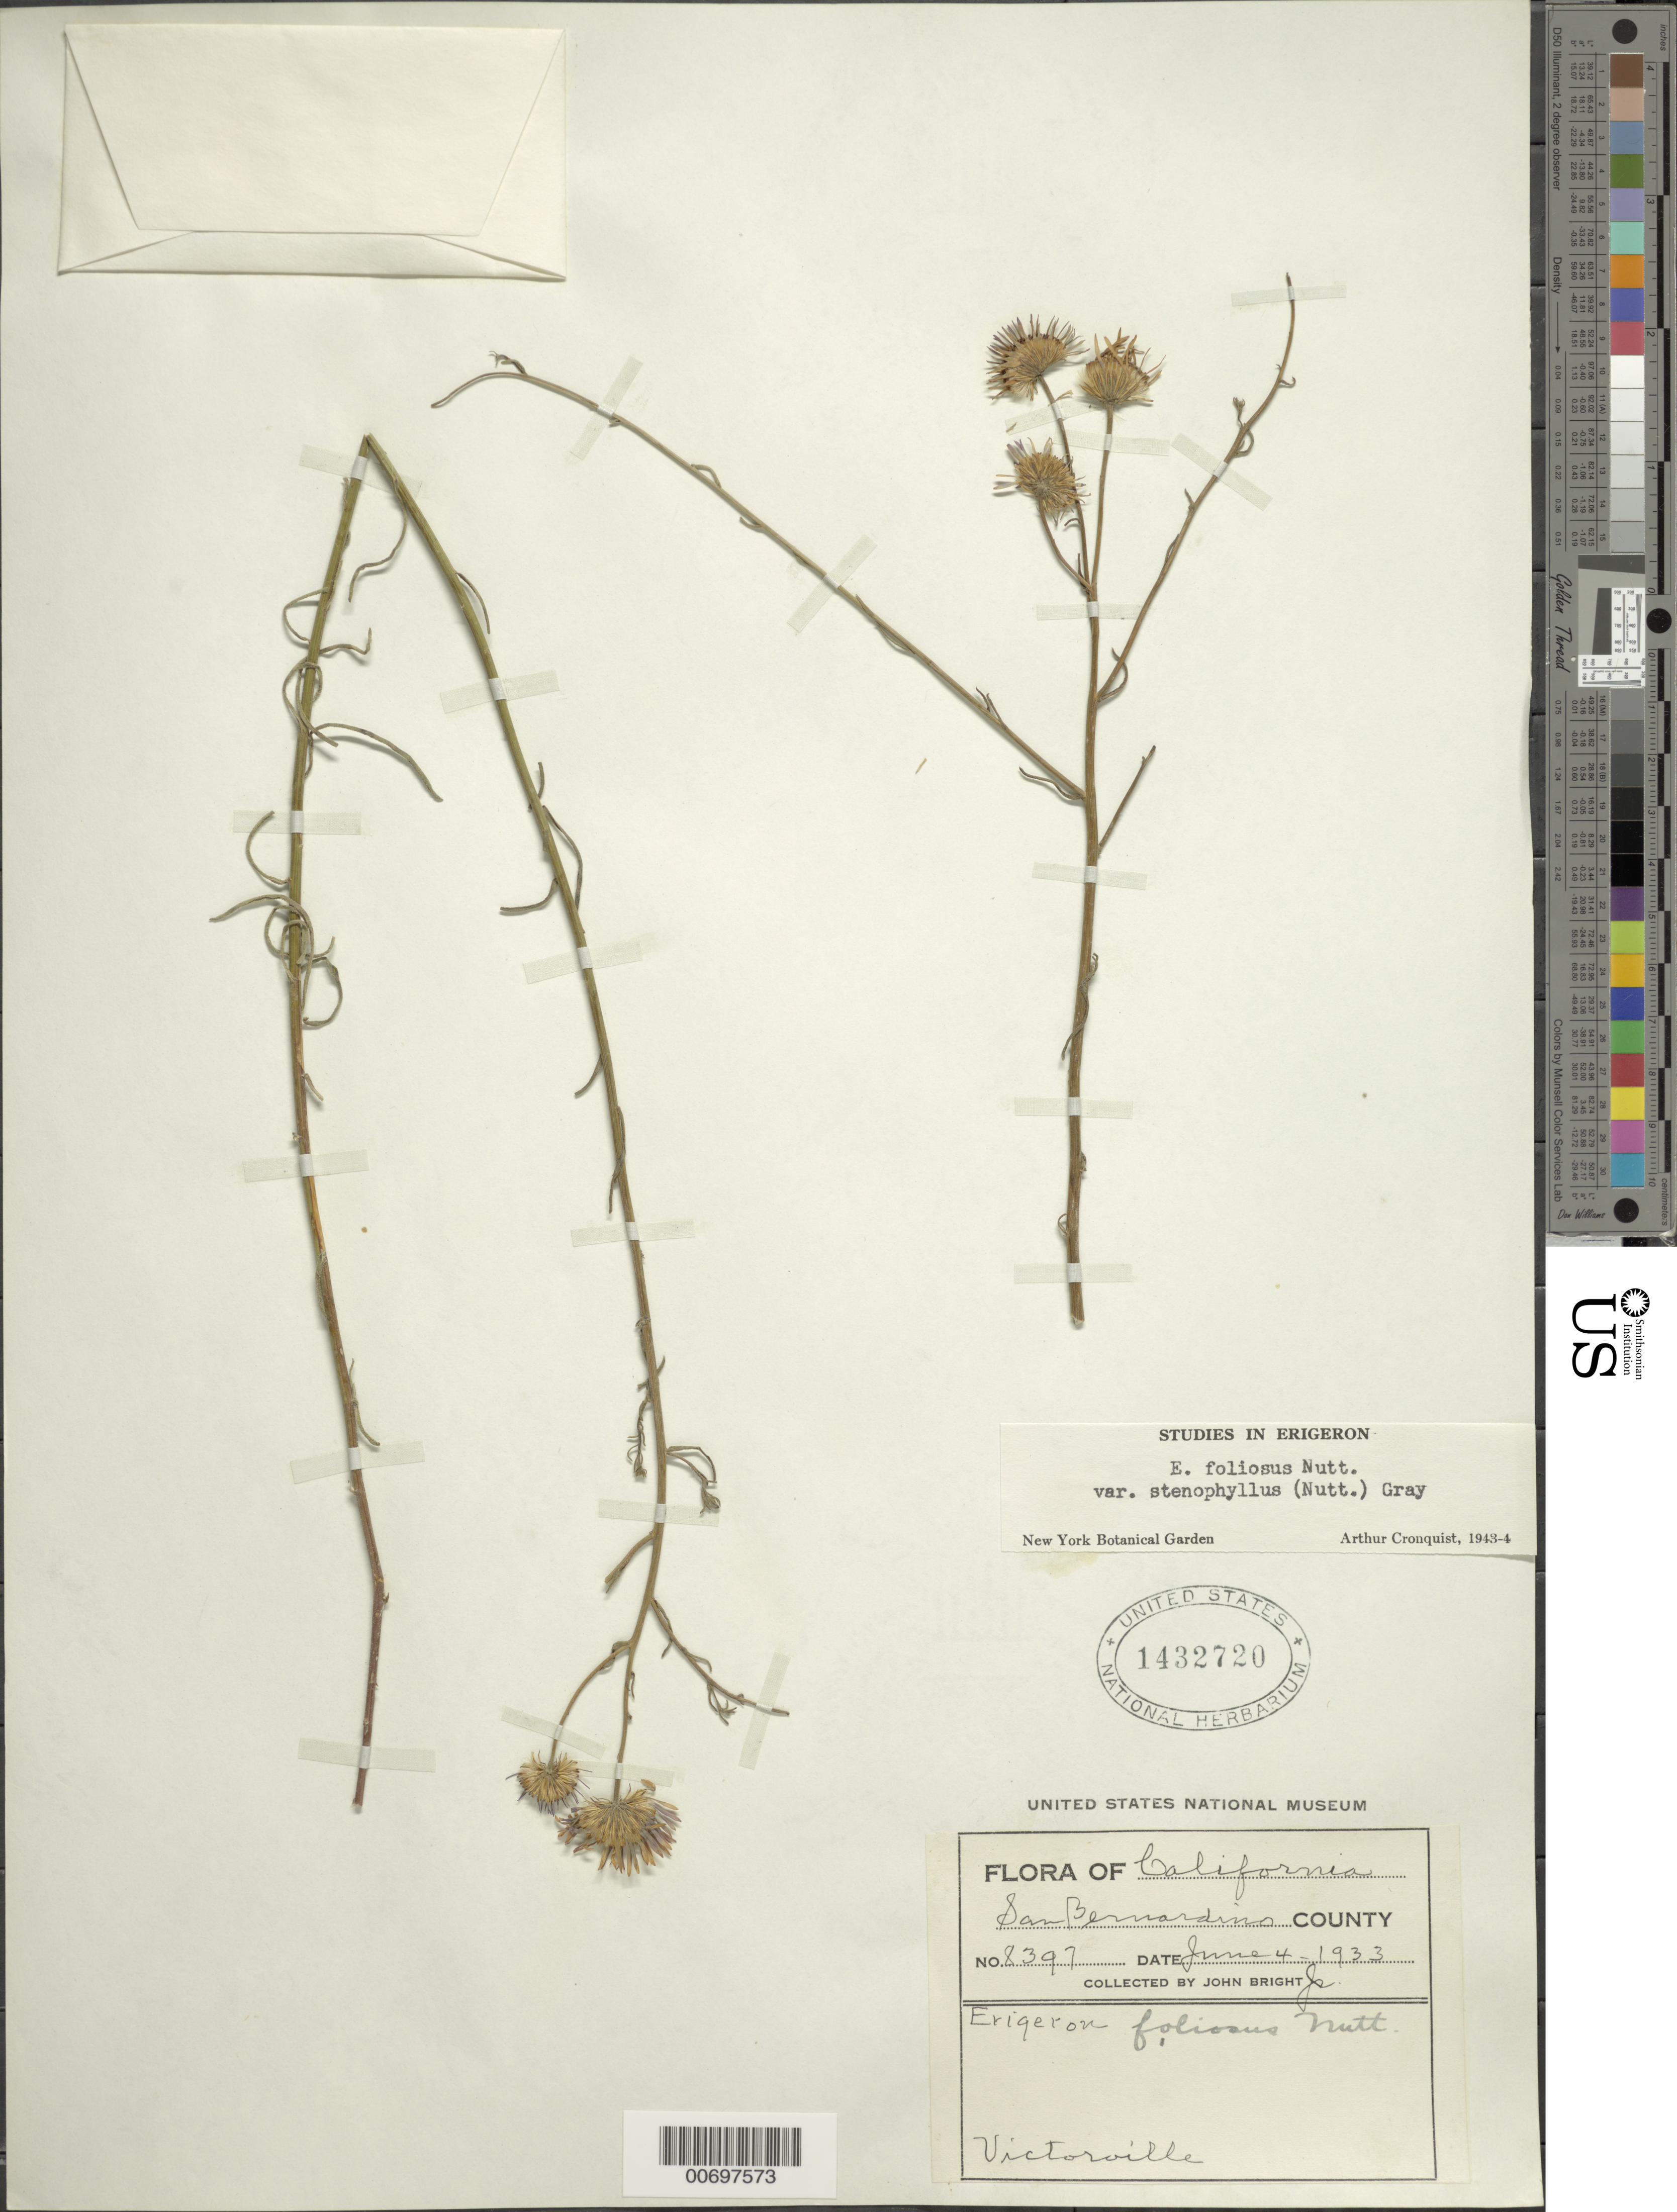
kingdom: Plantae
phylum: Tracheophyta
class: Magnoliopsida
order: Asterales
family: Asteraceae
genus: Erigeron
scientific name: Erigeron foliosus var. stenophyllus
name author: Nutt.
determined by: Cronquist, A. J.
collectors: J. Bright Jr.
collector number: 8397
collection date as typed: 04 Jun 1933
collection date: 1933-06-04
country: United States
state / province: California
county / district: San Bernardino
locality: Victorville.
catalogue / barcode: US 1432720